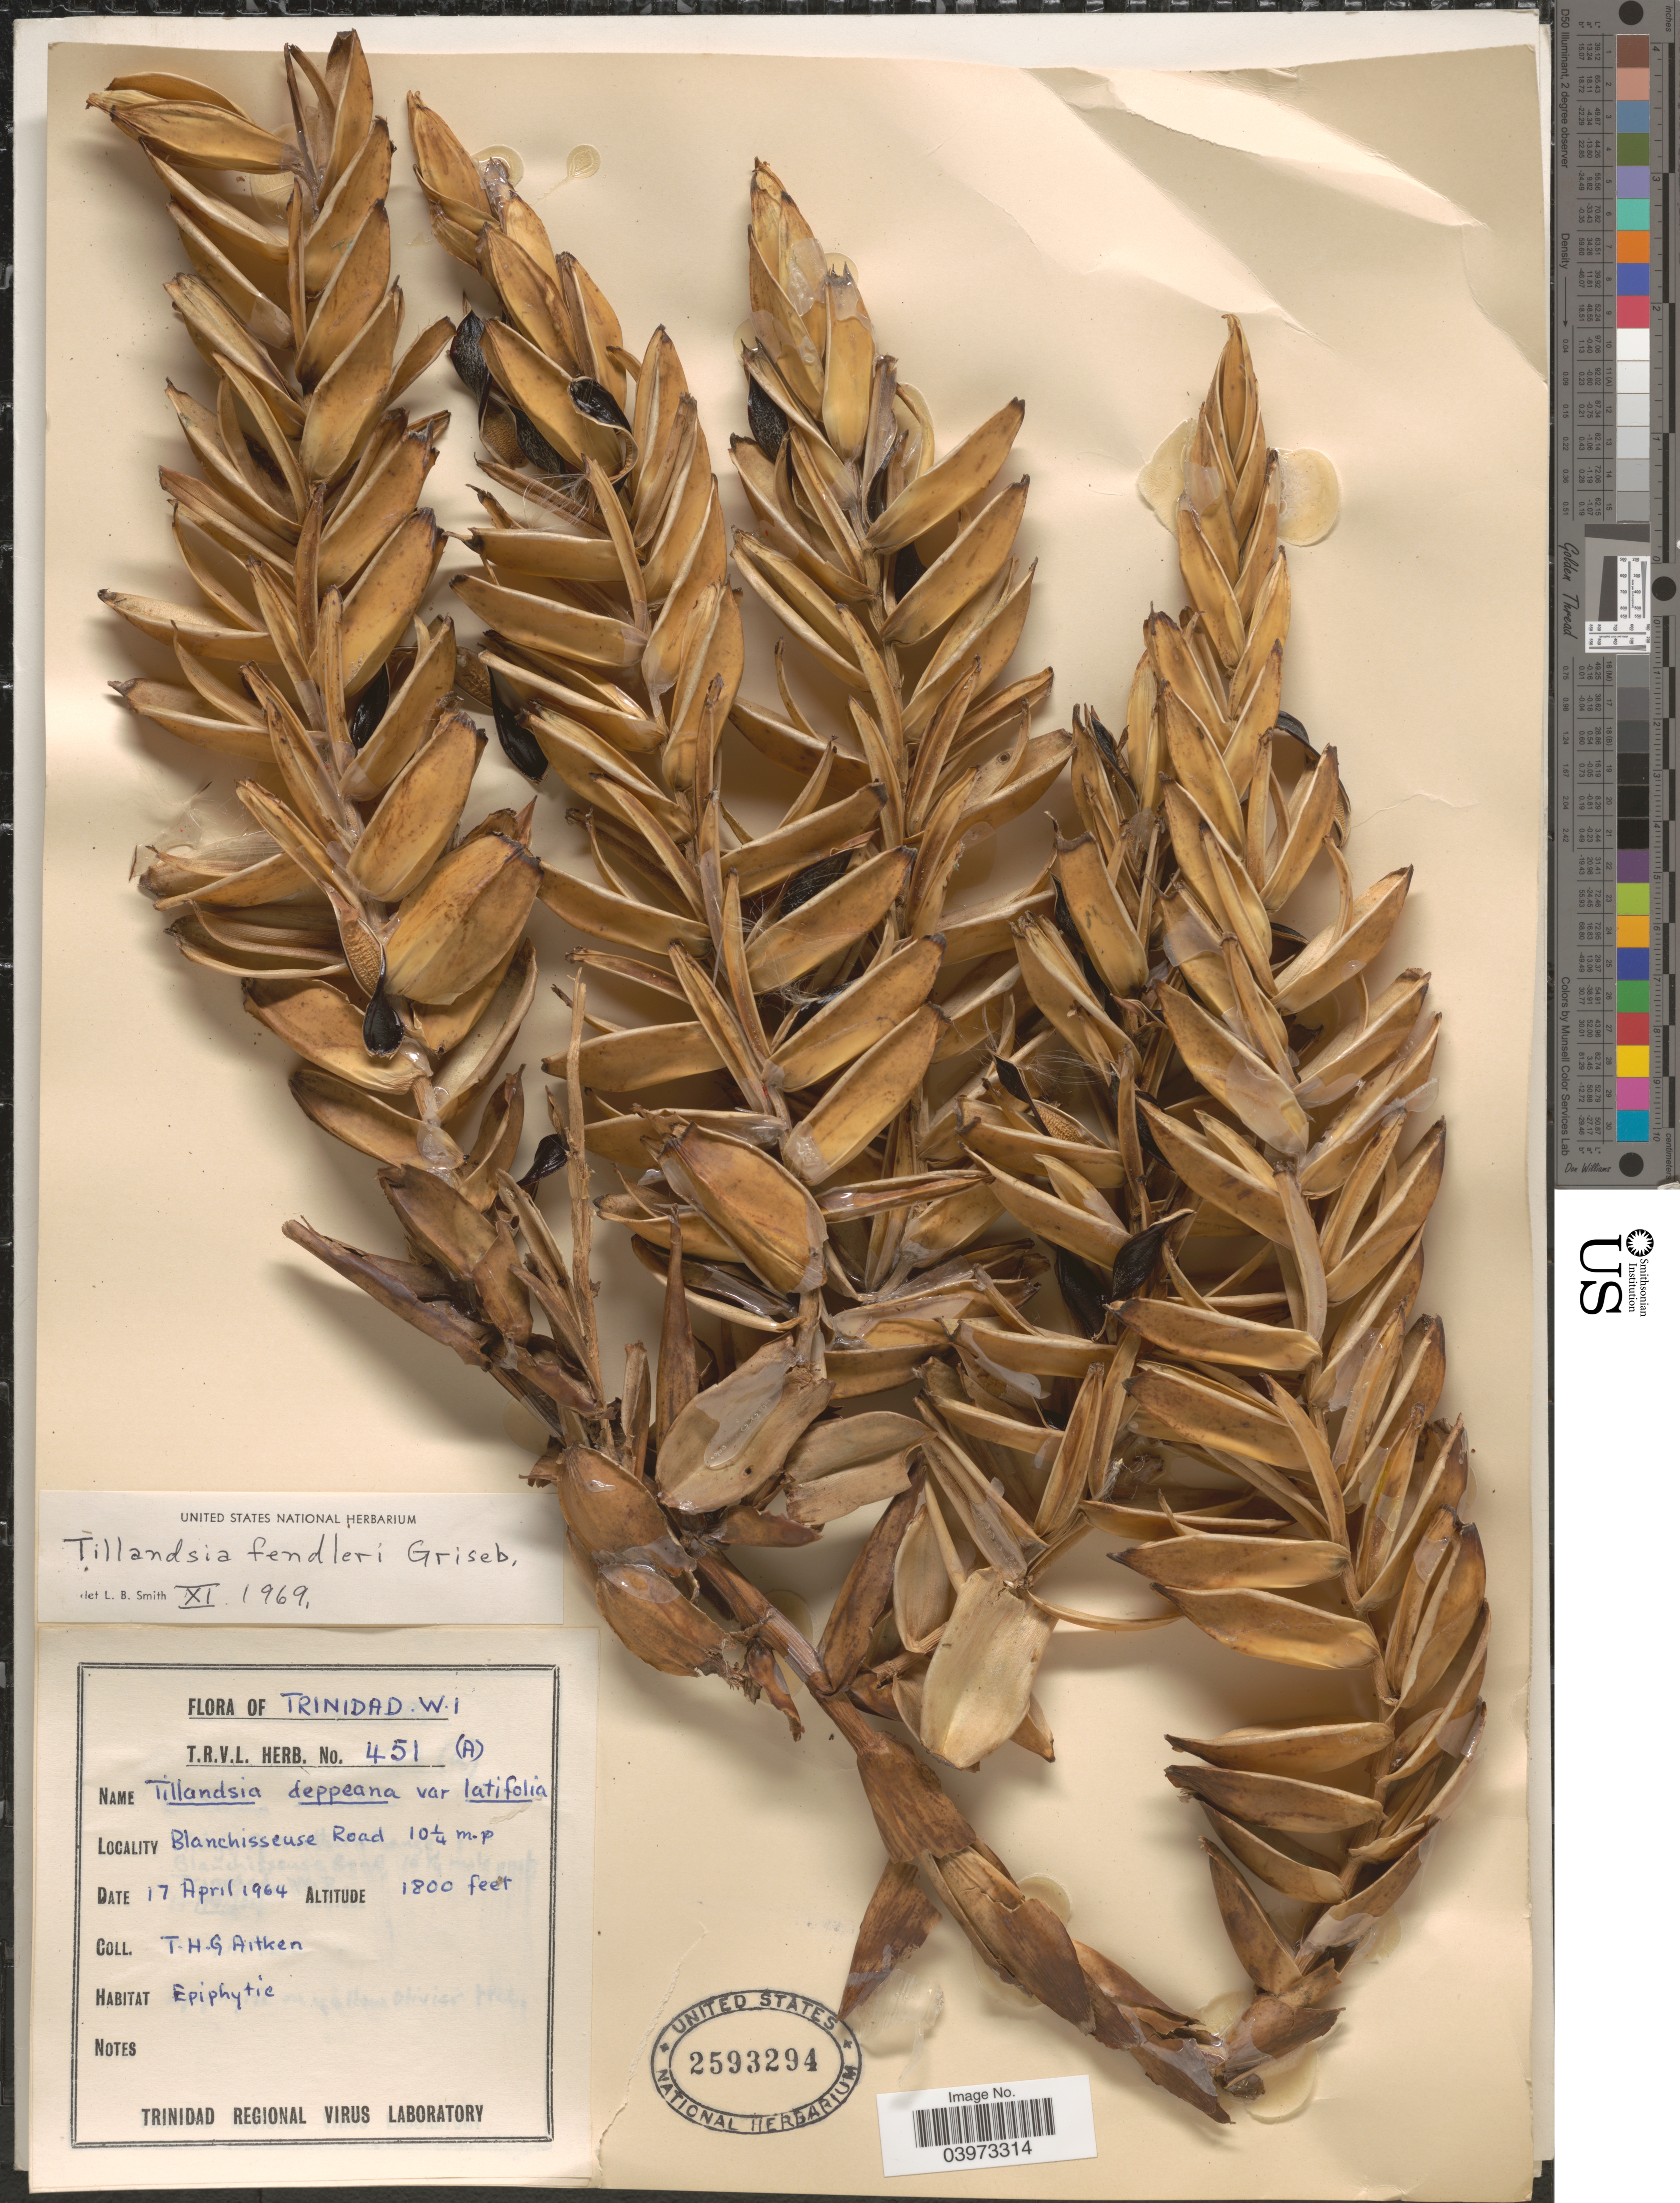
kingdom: Plantae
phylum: Tracheophyta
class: Liliopsida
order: Poales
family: Bromeliaceae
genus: Tillandsia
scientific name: Tillandsia fendleri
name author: Griseb.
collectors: T. Aitken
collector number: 451(A)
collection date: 1964-04-17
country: Trinidad and Tobago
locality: Trinidad. W. I. Blanchisseuse Road 10¼ m.p.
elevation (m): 549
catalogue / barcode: US 2593294